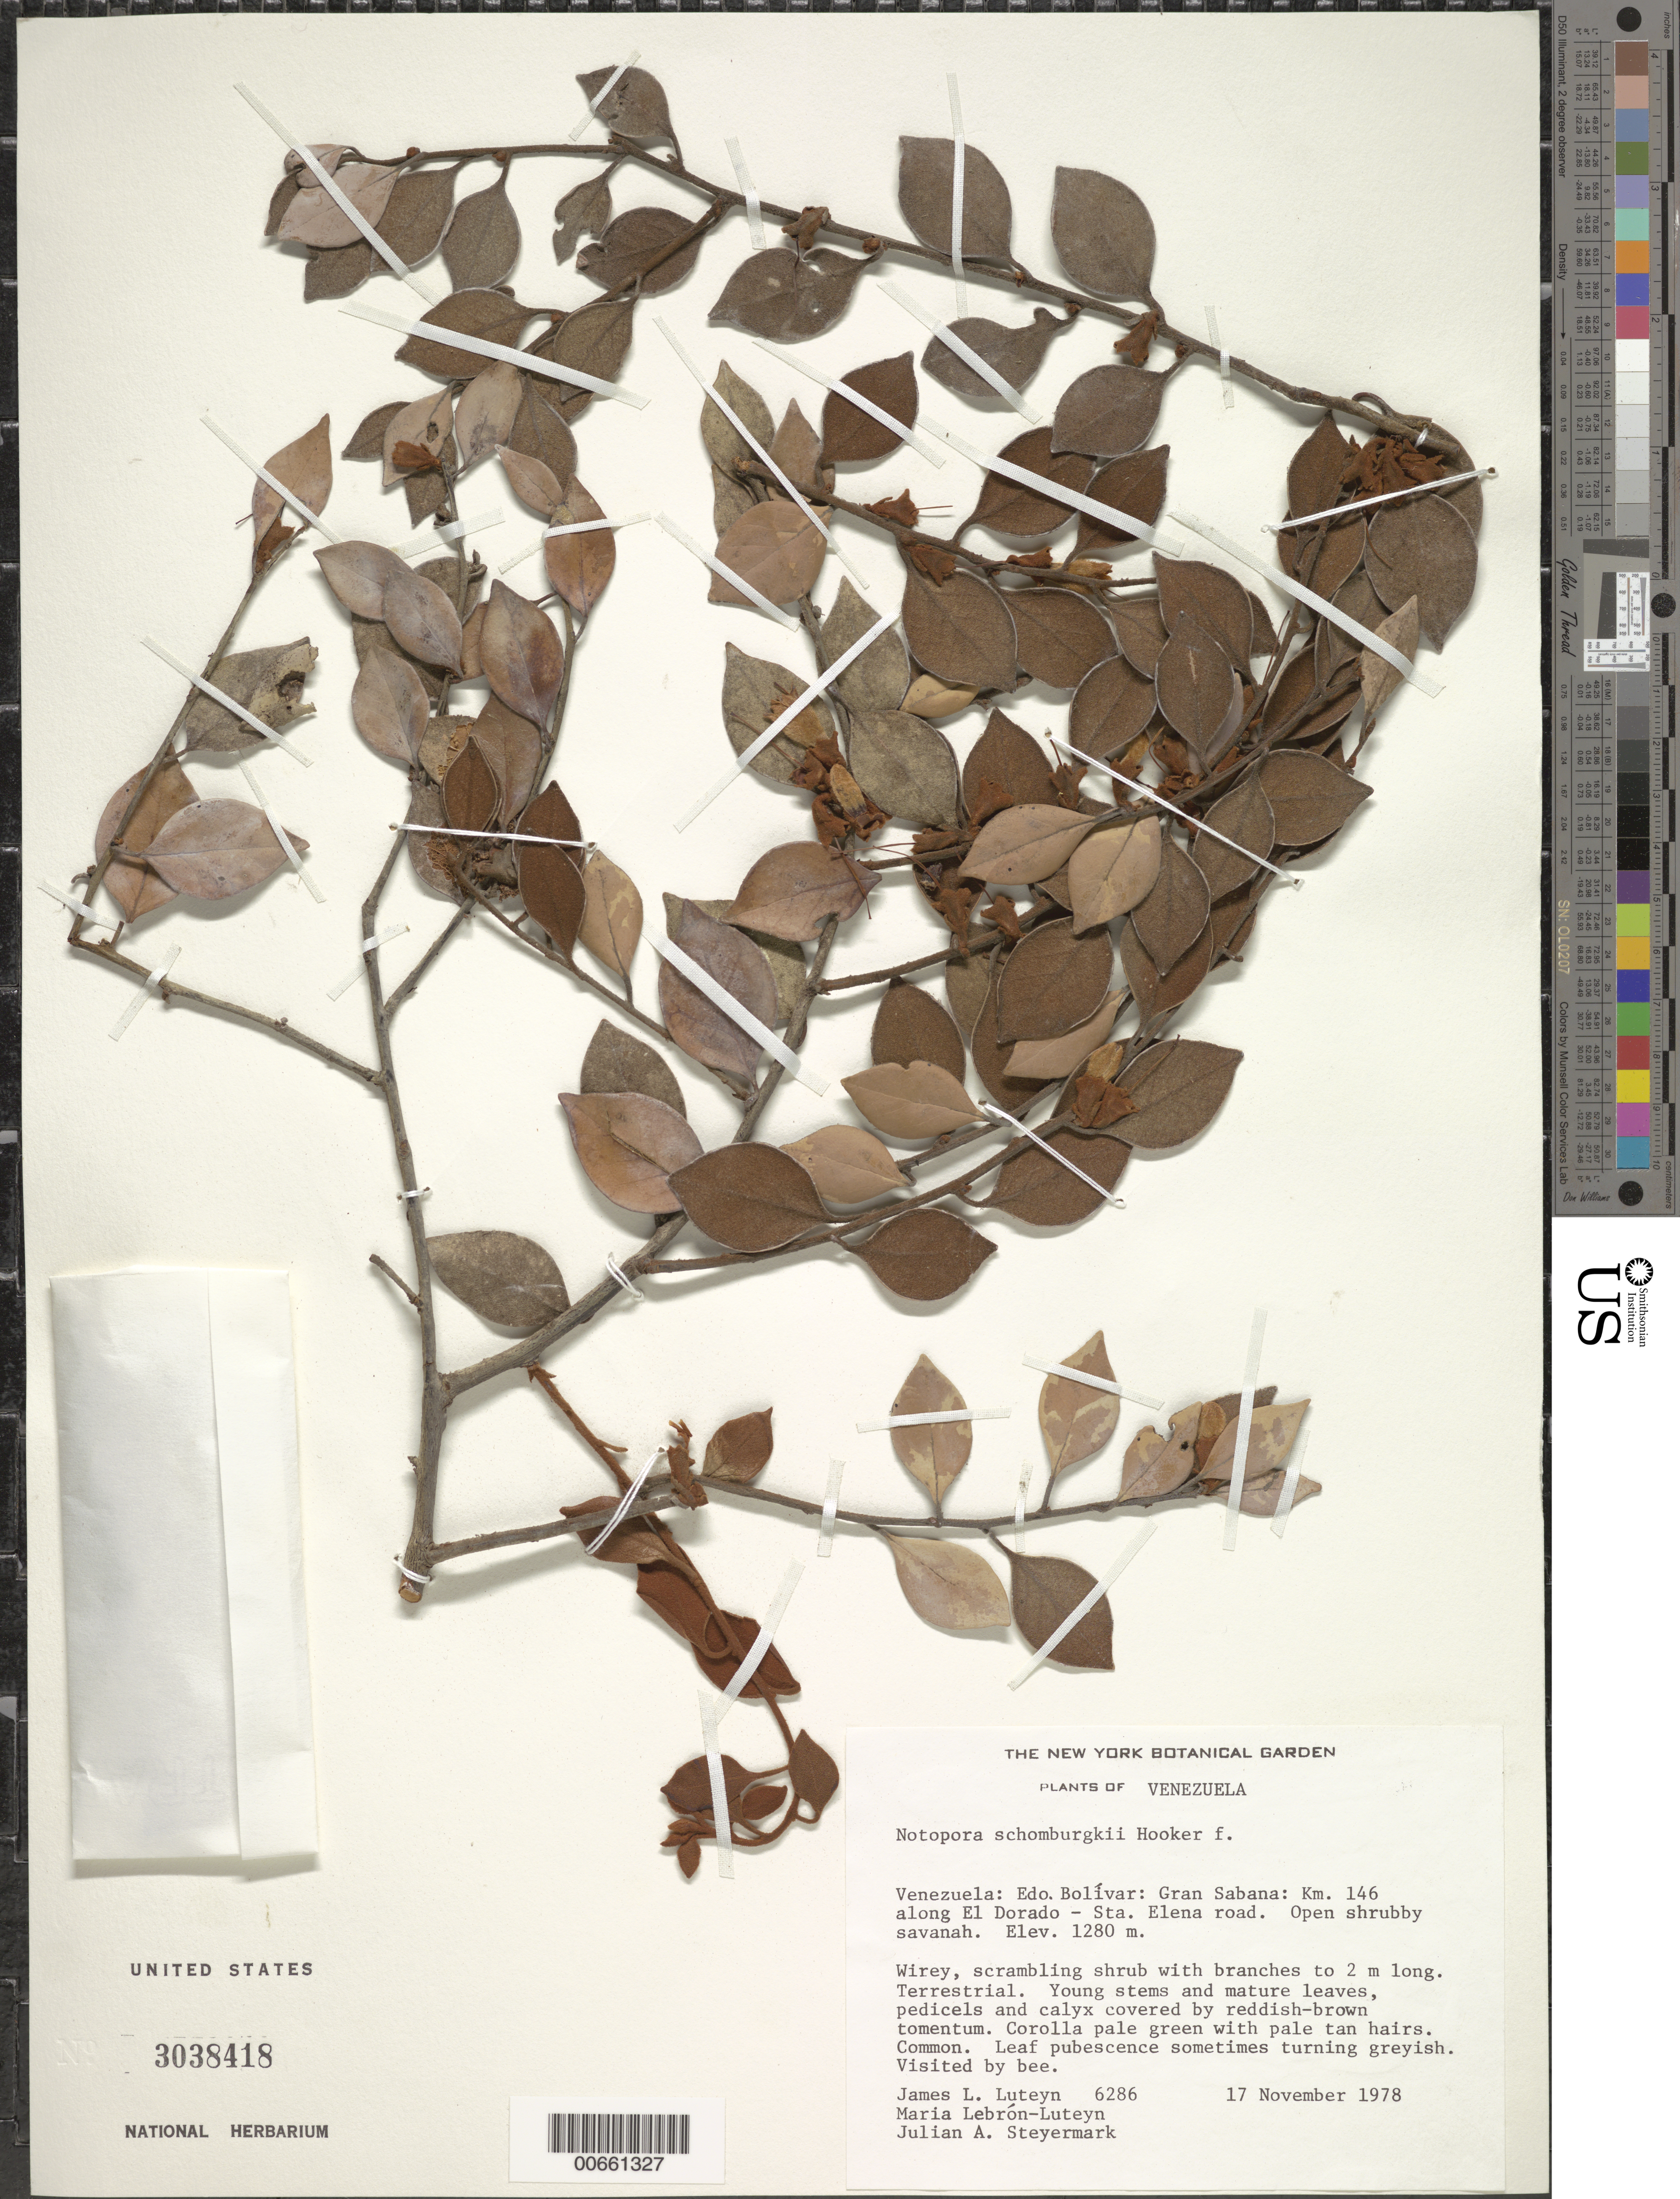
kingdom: Plantae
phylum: Tracheophyta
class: Magnoliopsida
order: Ericales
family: Ericaceae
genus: Notopora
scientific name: Notopora schomburgkii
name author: Hook. f.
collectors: J. L. Luteyn, M. L. Lebrón-Luteyn & J. Steyermark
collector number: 6286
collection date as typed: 17-Nov-78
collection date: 1978-11-17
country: Venezuela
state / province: Bolívar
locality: Gran Sabana, km 146 along El Dorado-Sta. Elena road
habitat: Open shrubby savanna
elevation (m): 1280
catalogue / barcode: US 3038418